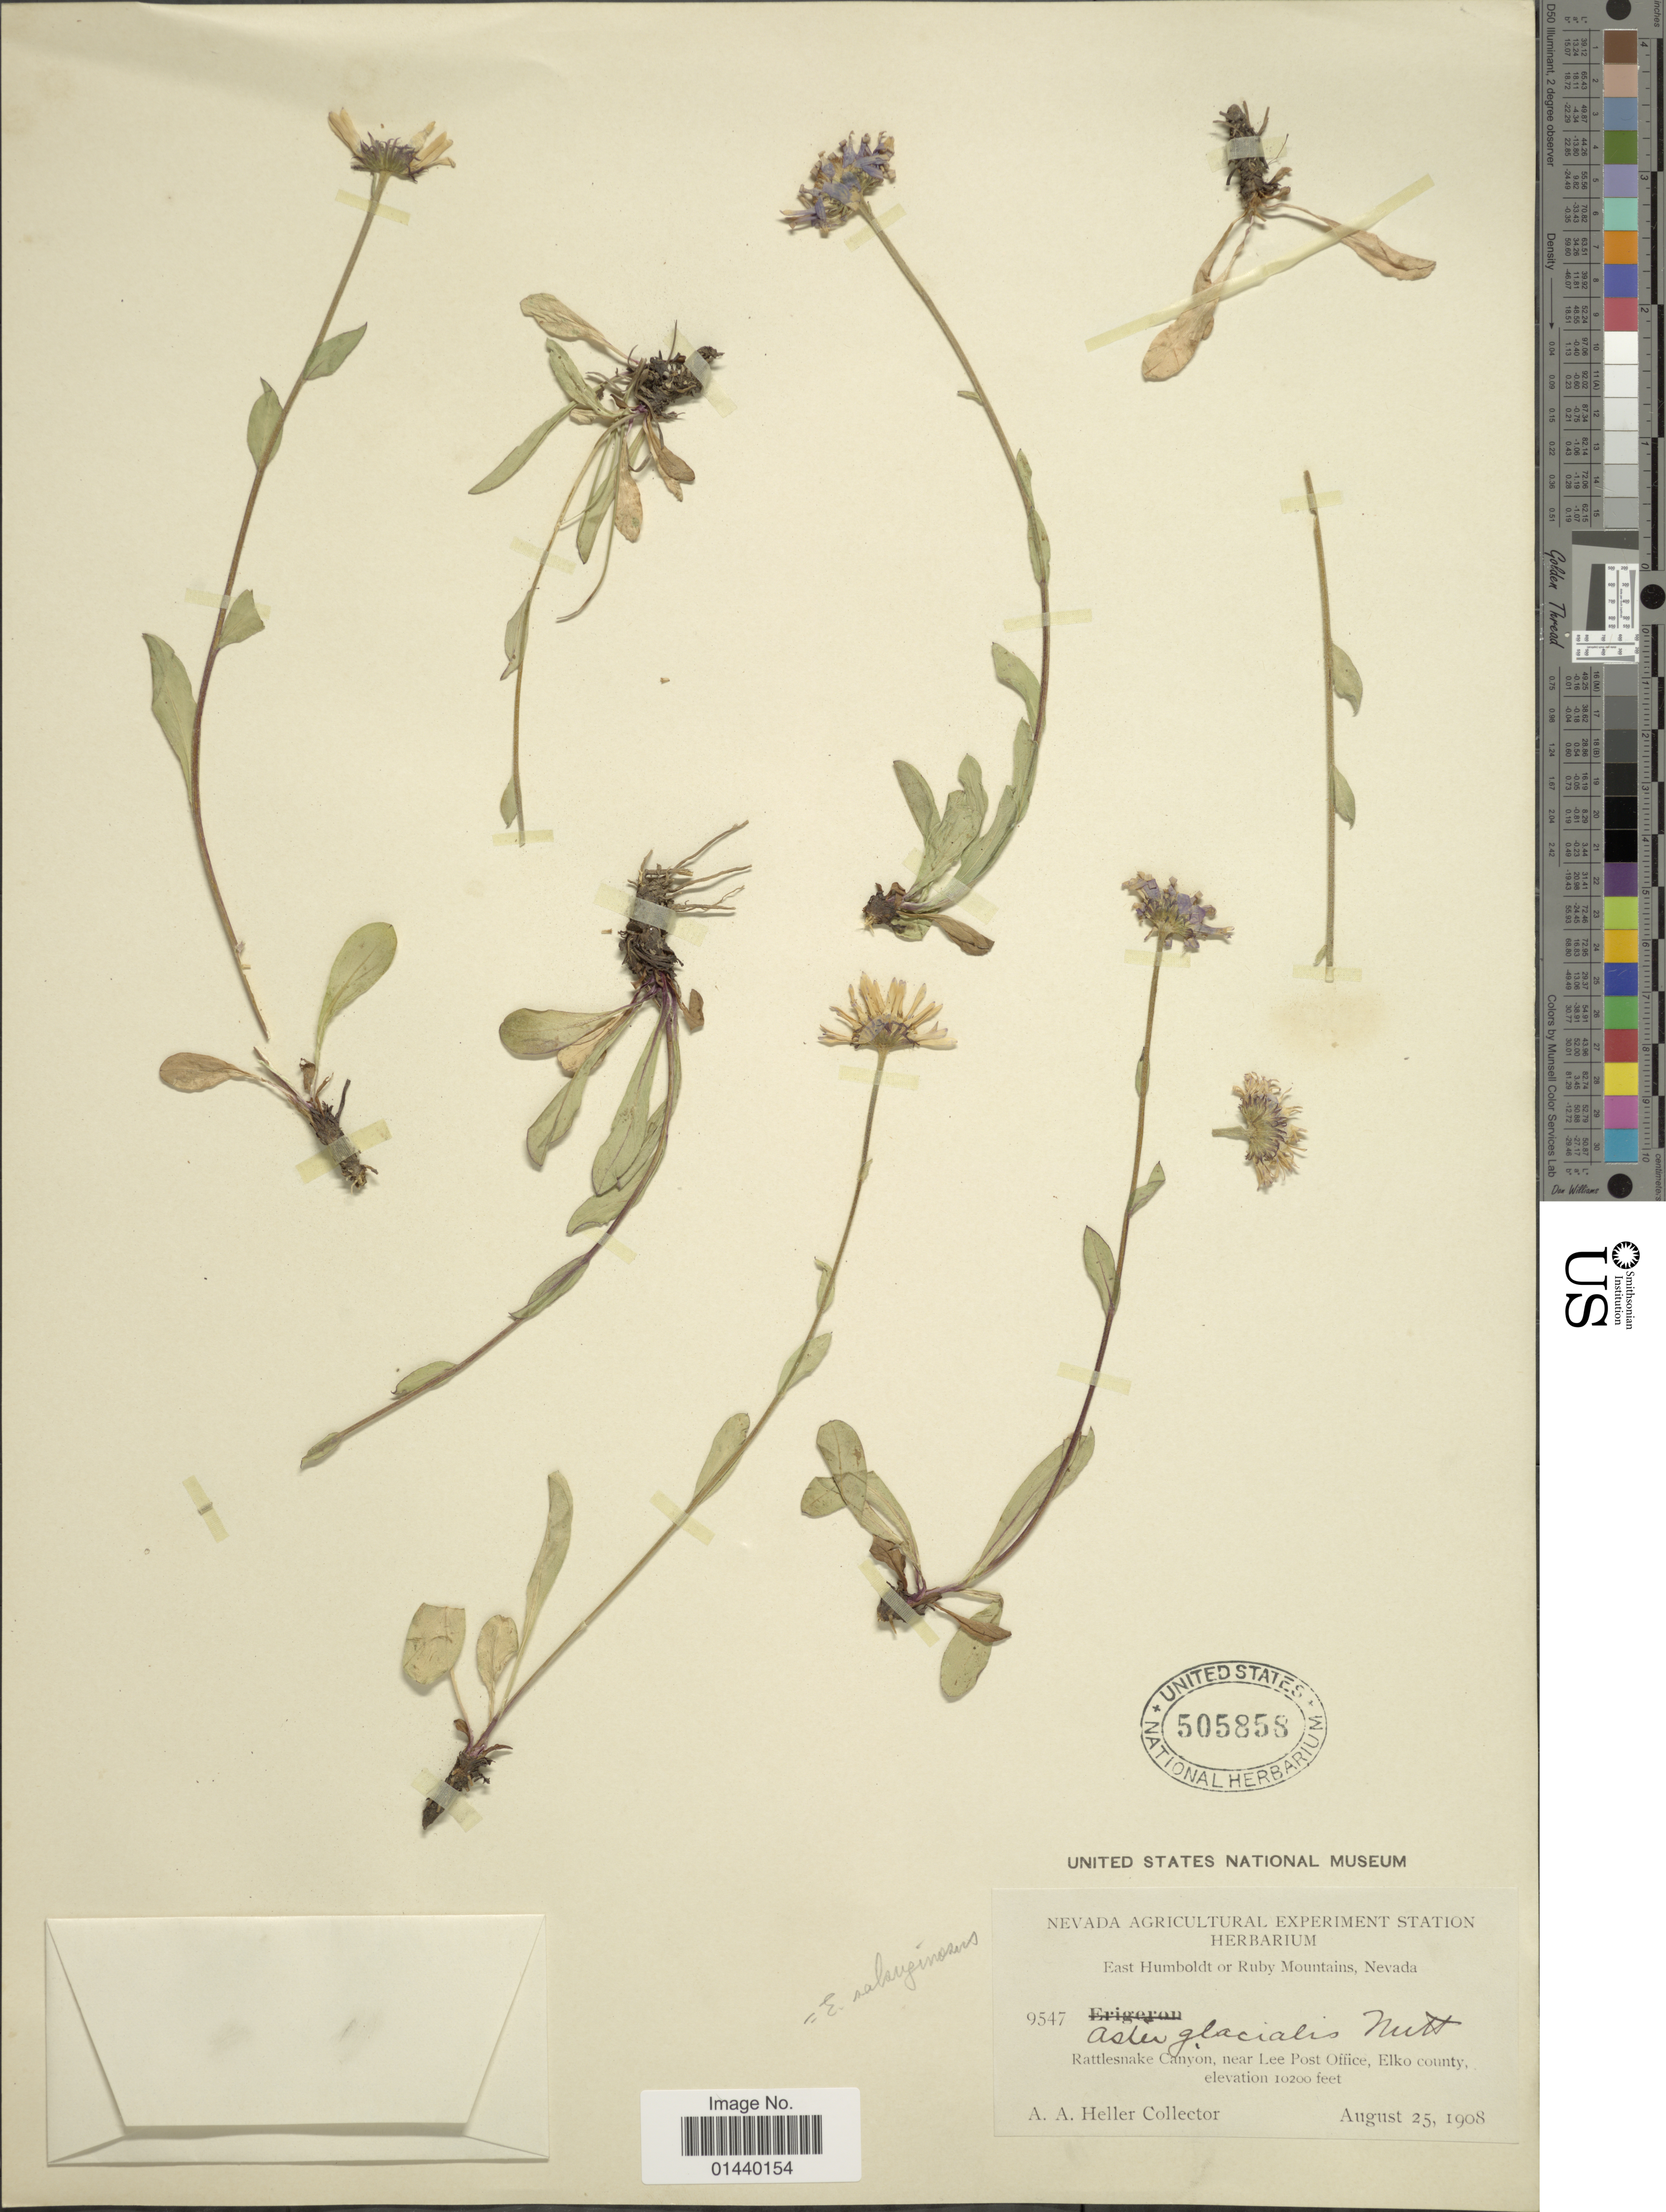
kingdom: Plantae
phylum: Tracheophyta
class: Magnoliopsida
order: Asterales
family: Asteraceae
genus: Erigeron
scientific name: Erigeron salsuginosus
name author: (Richardson ex R. Br.) A. Gray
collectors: A. A. Heller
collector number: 9547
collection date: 1908-08-25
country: United States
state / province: Nevada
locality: Rattlesnake Canyon, near Lee Post Office, Elko county.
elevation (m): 3109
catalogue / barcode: US 505858